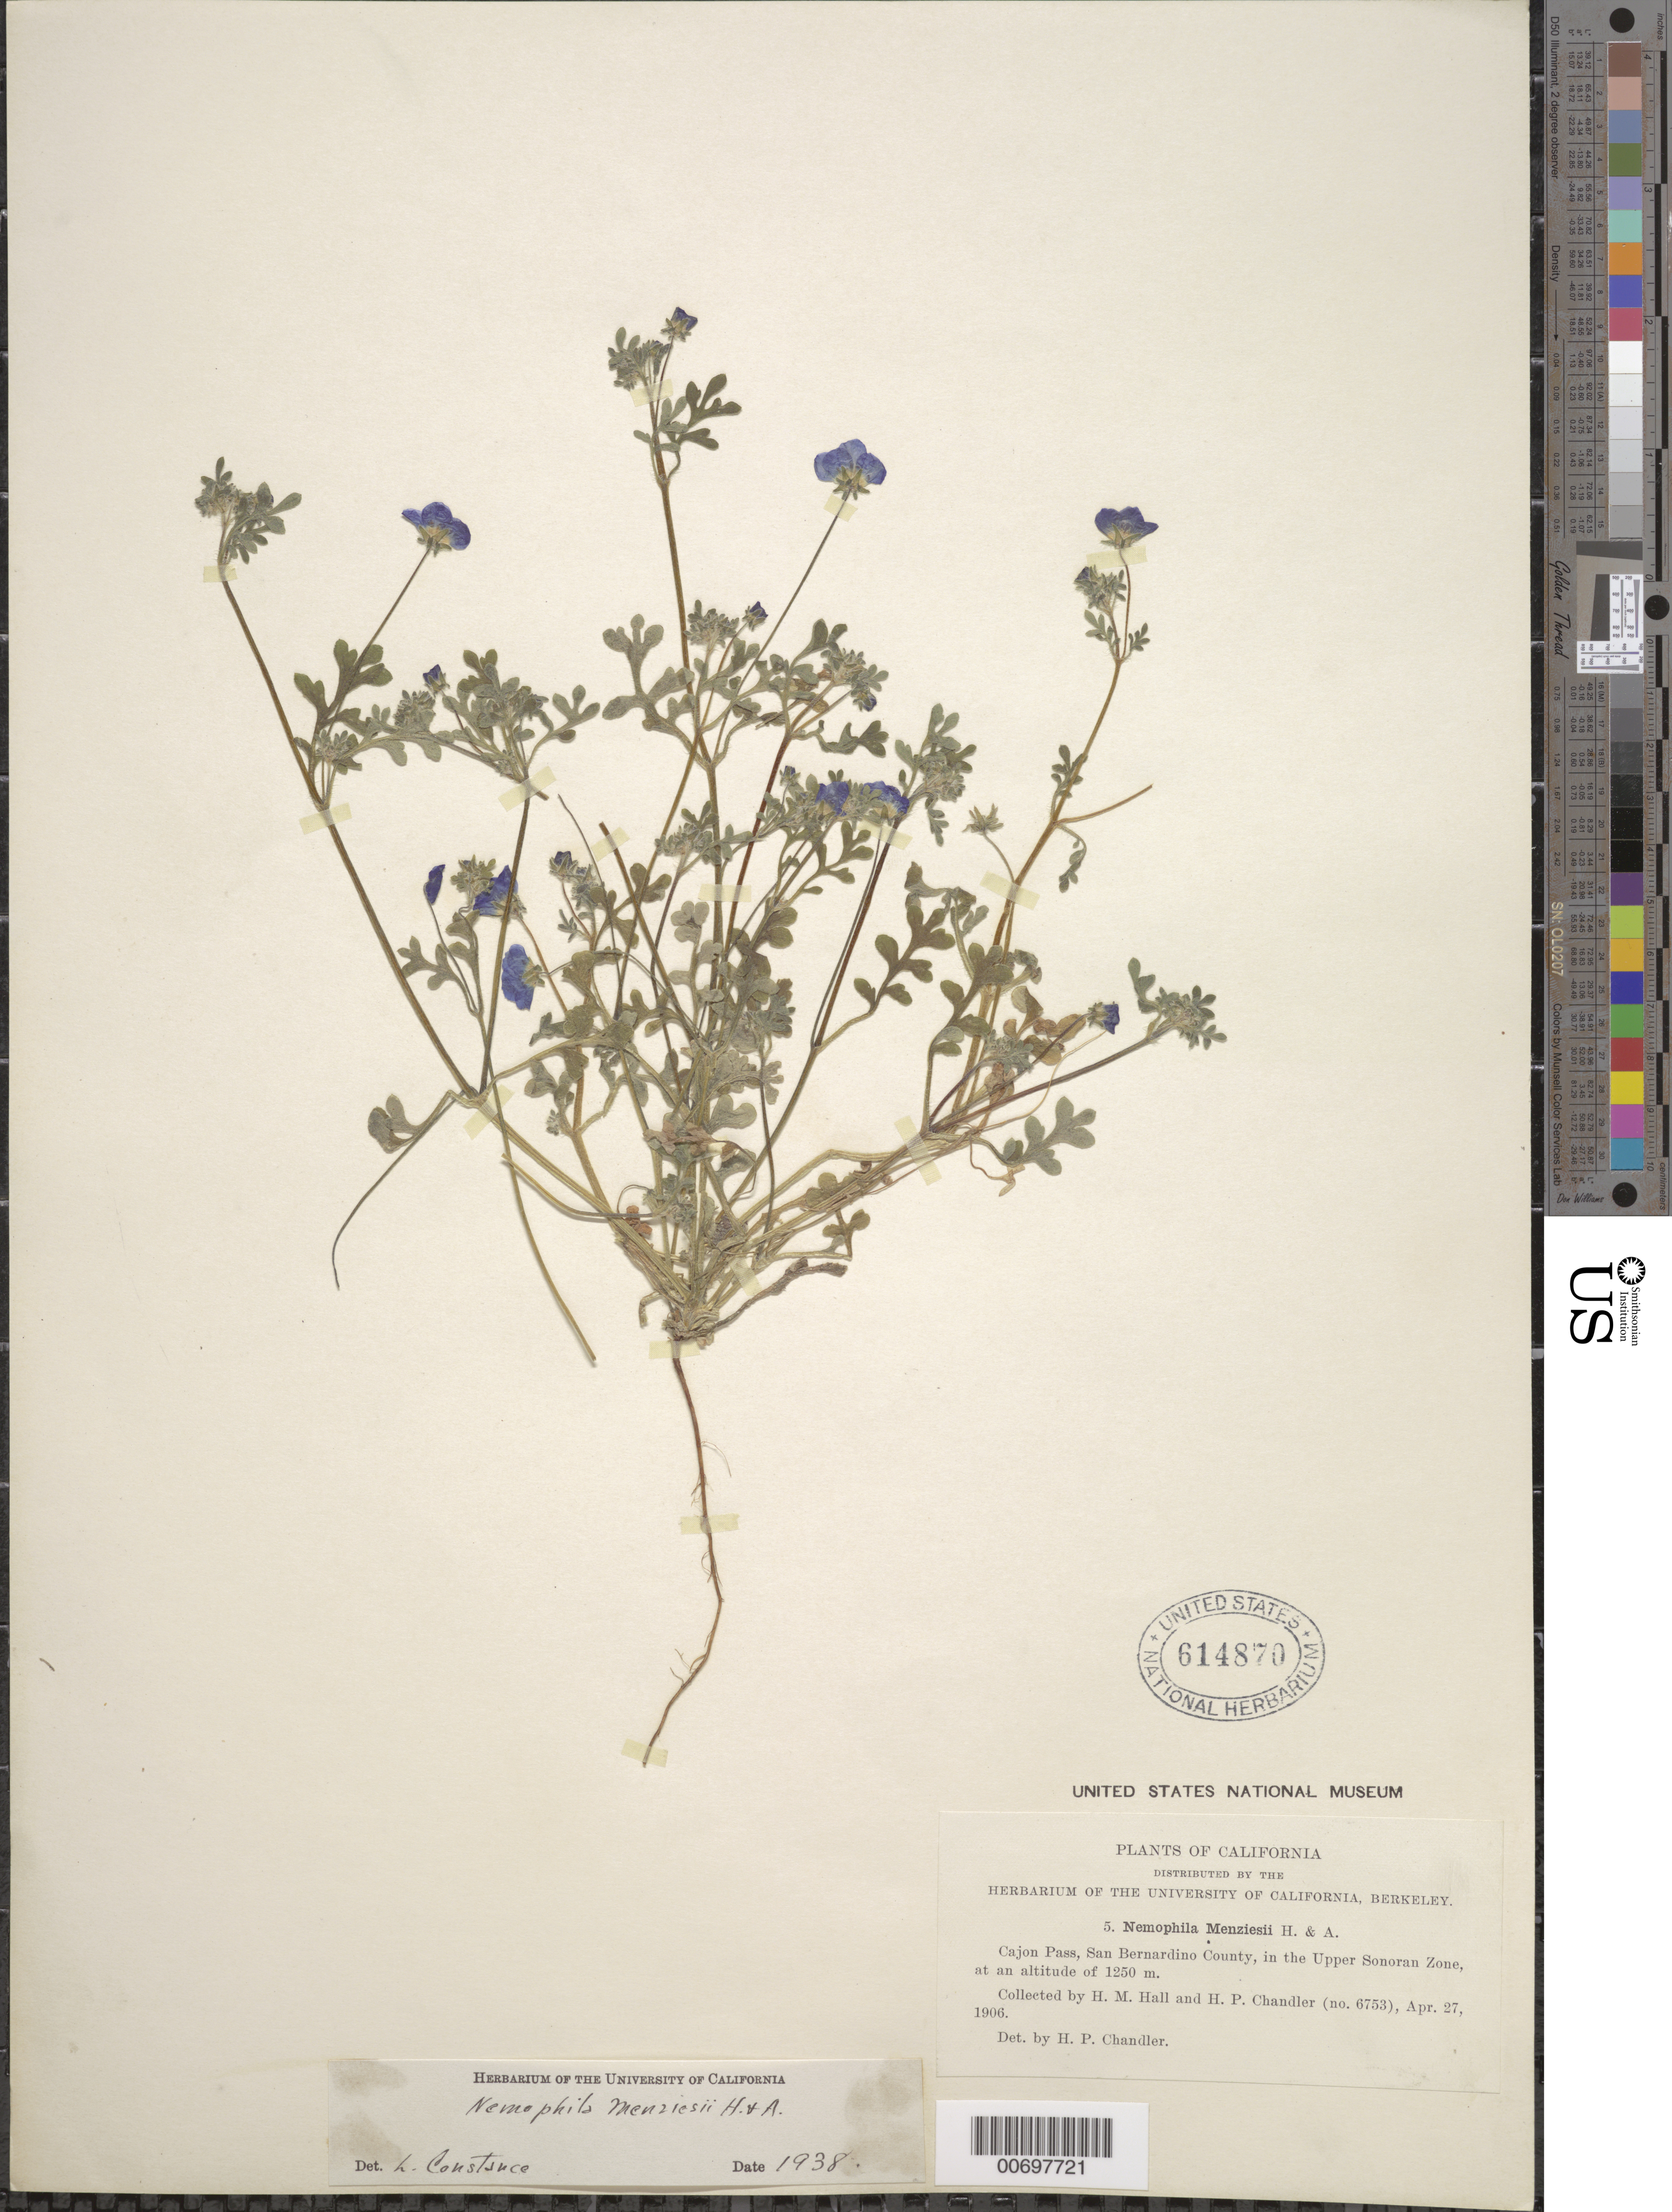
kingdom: Plantae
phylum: Tracheophyta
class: Magnoliopsida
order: Boraginales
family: Hydrophyllaceae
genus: Nemophila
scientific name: Nemophila menziesii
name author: Hook. & Arn.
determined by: Constance, L., (UC), University of California Berkeley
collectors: H. M. Hall & H. Chandler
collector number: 6753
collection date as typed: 27 Apr 1906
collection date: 1906-04-27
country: United States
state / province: California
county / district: San Bernardino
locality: Cajon Pass.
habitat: Upper Sonoran Zone.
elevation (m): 1250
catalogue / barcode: US 614870